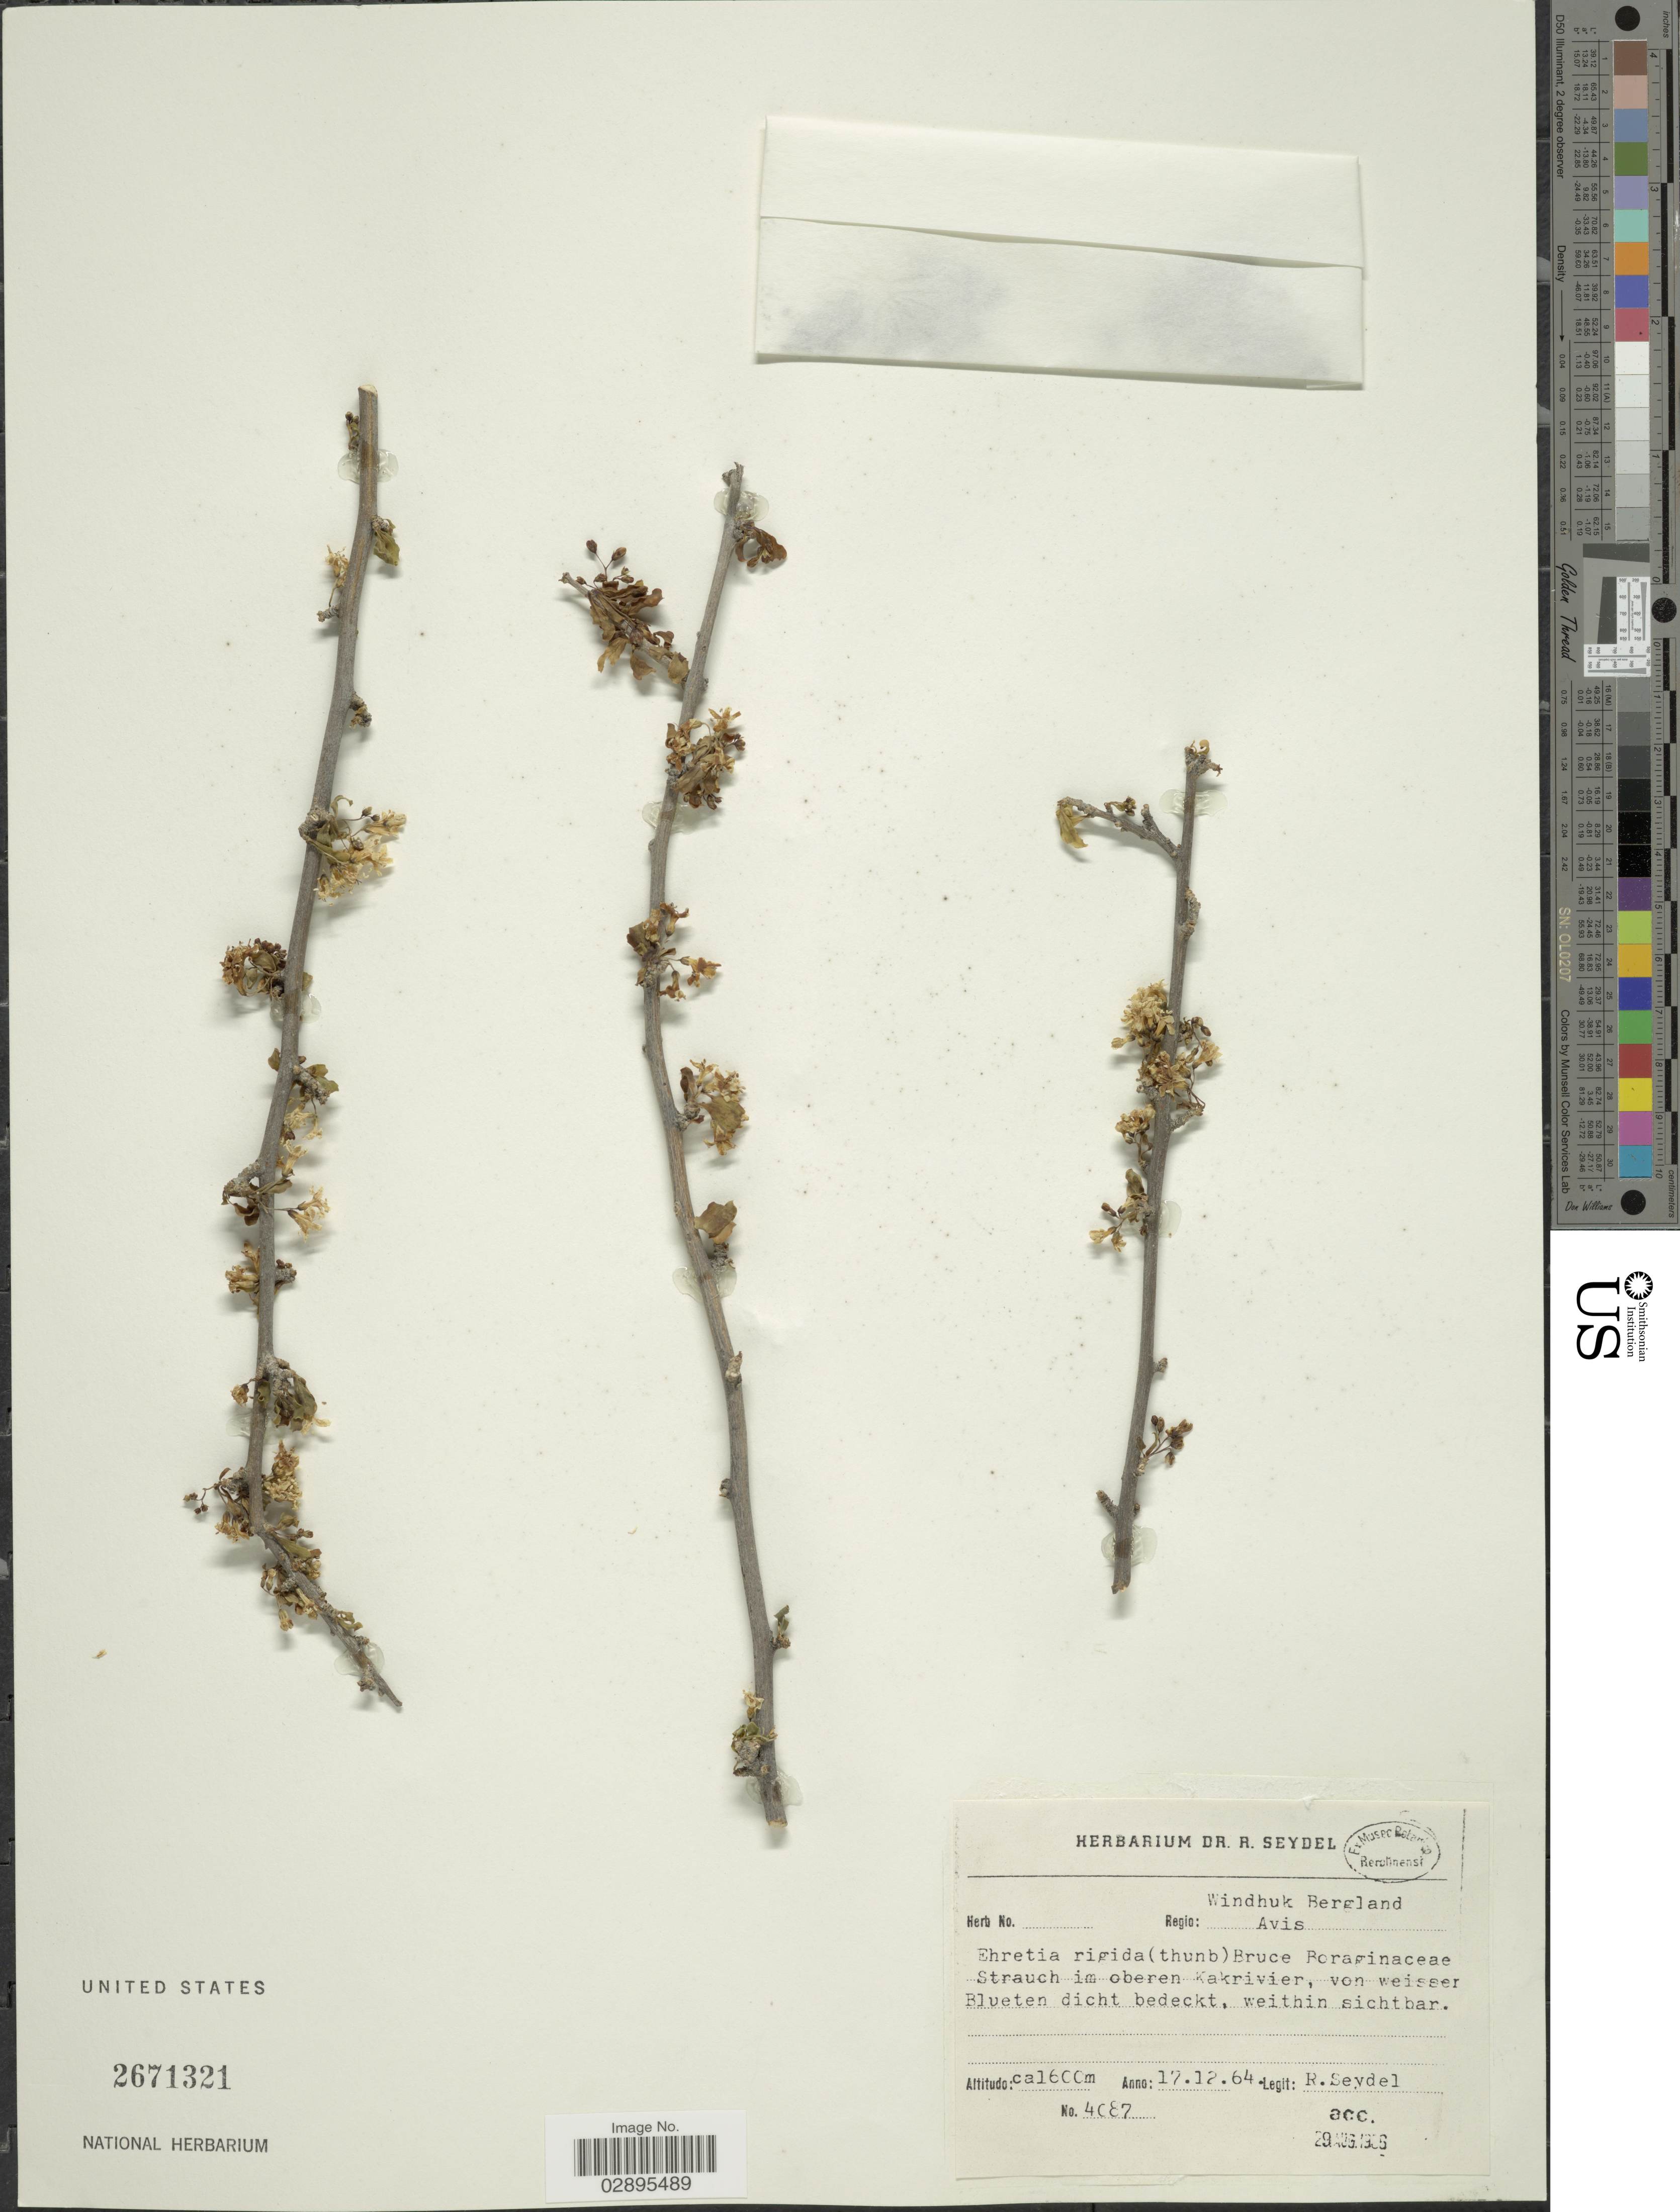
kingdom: Plantae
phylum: Tracheophyta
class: Magnoliopsida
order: Boraginales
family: Ehretiaceae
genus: Ehretia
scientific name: Ehretia rigida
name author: (Thunb.) Druce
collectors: R. Seydel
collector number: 4087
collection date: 1964-12-17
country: Namibia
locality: Regio: Windhuk Bergland Avis.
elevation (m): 1600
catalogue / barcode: US 2671321